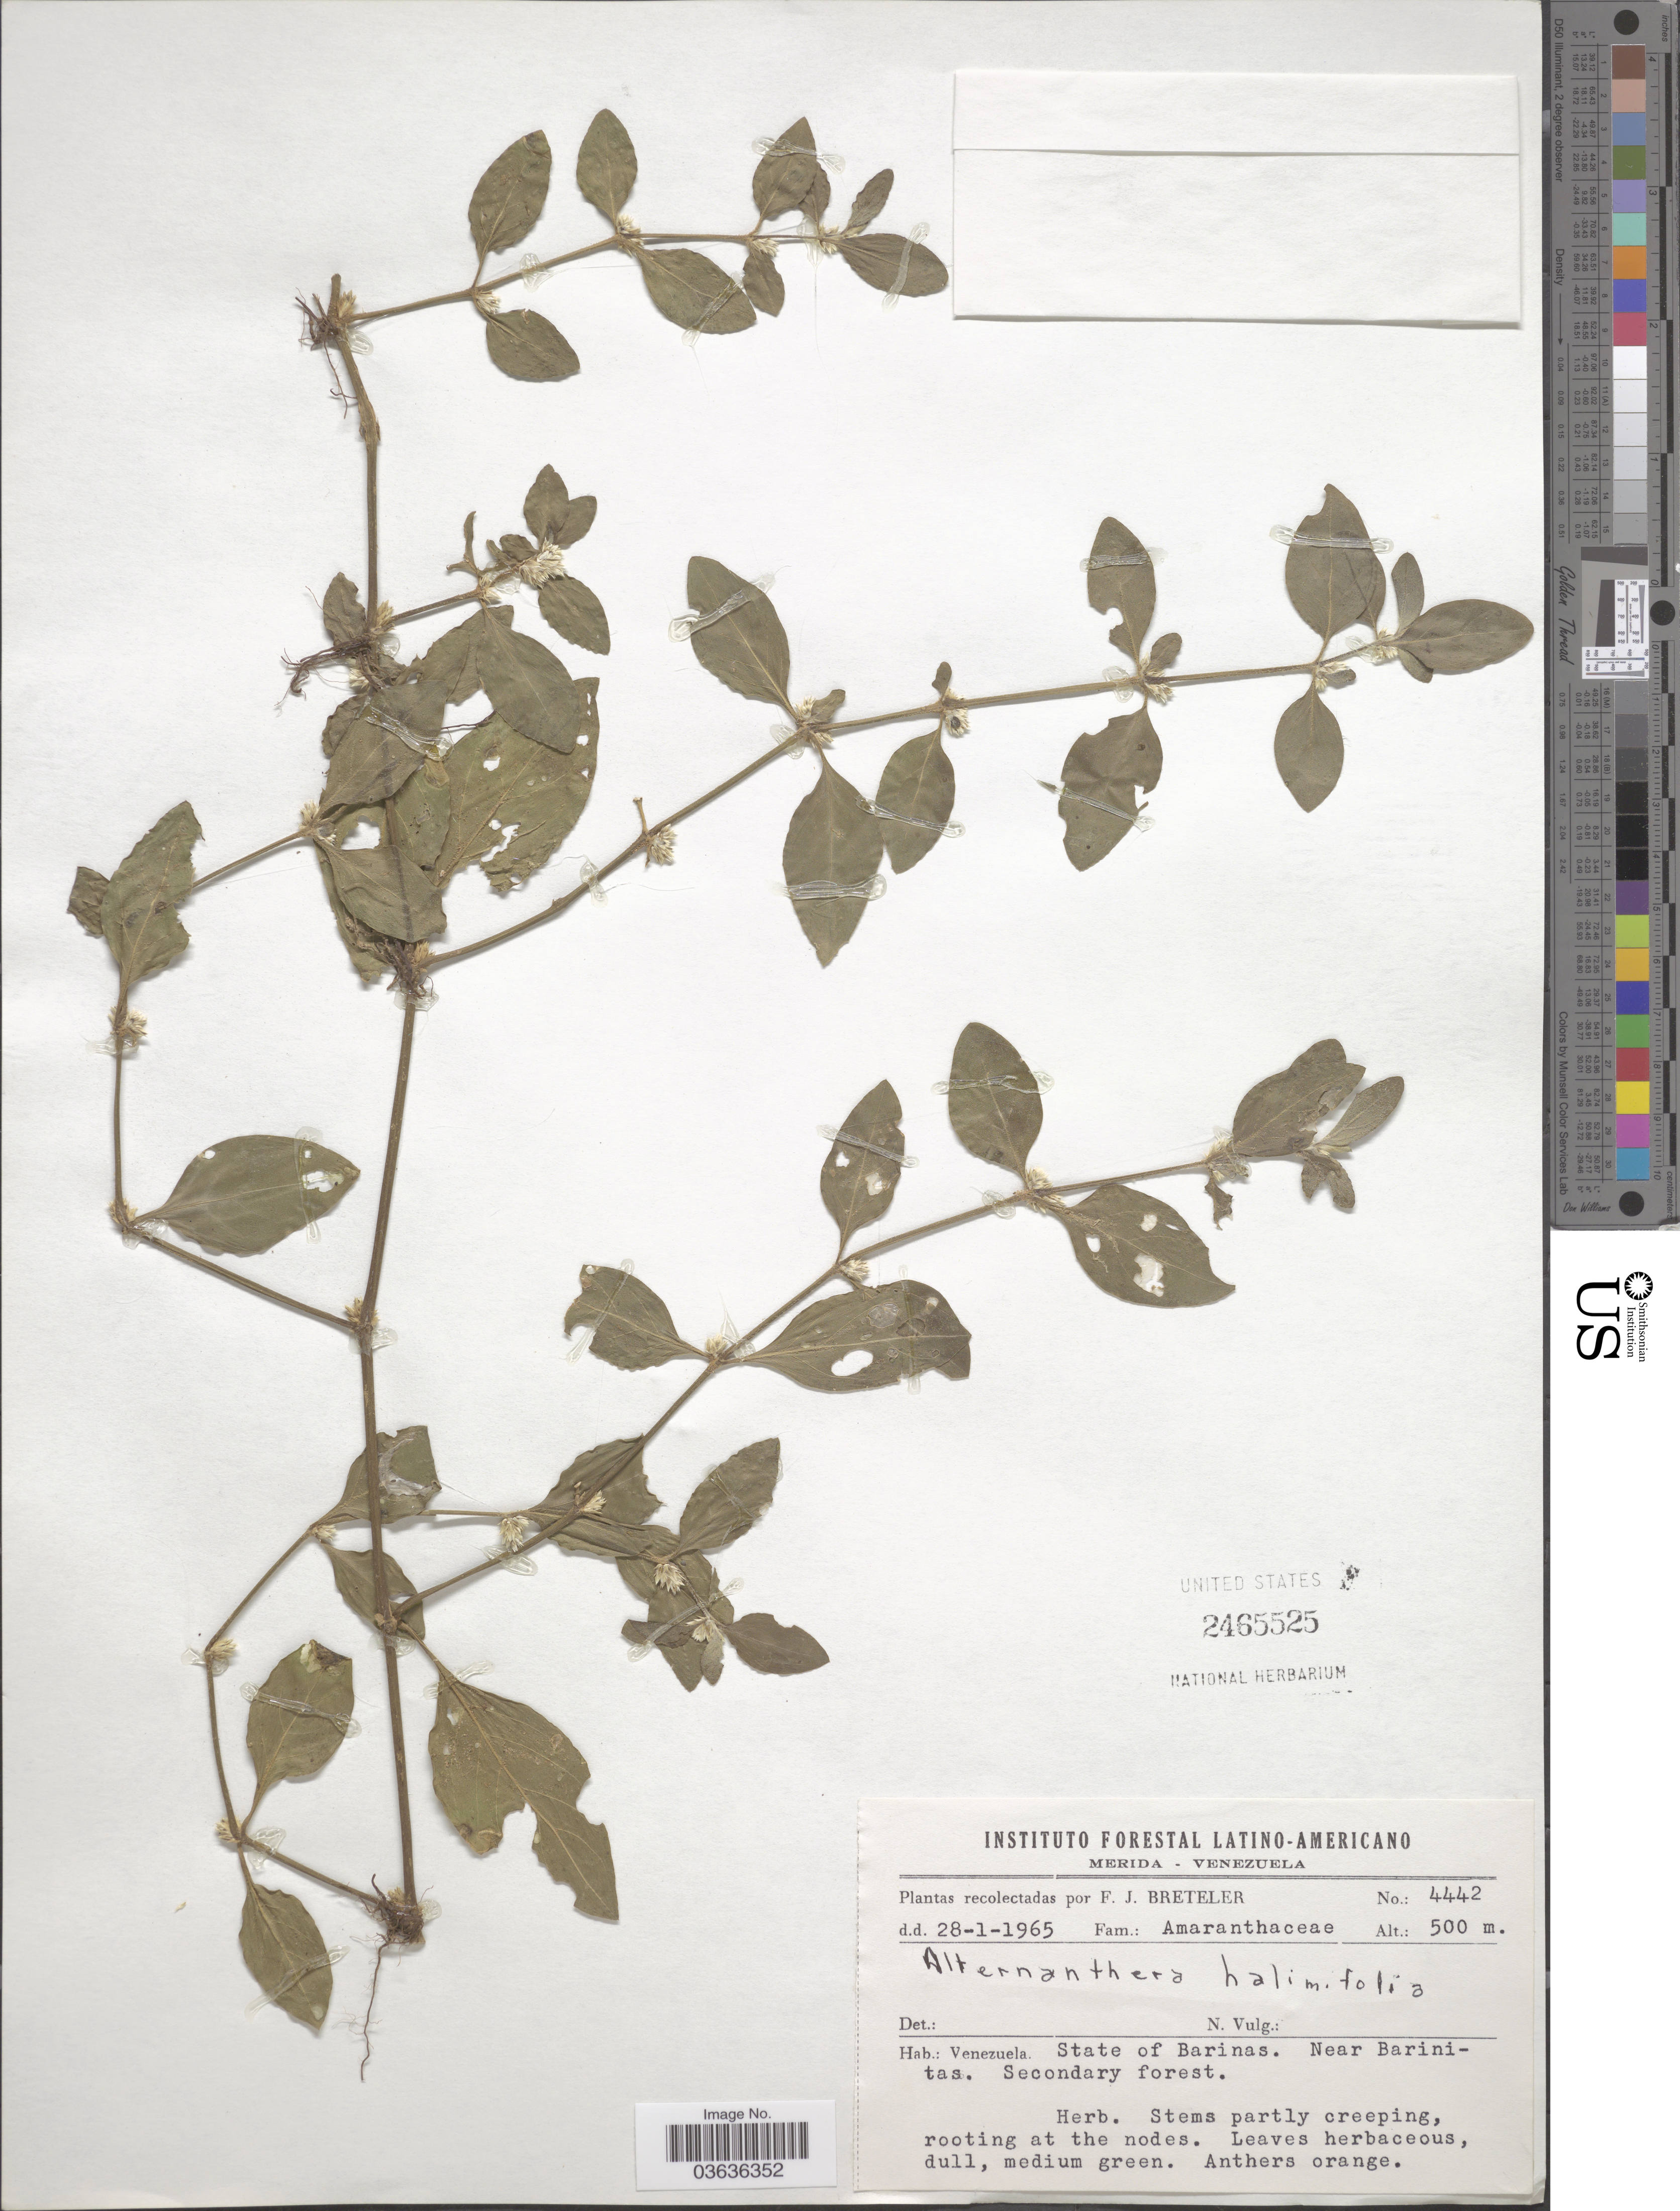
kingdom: Plantae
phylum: Tracheophyta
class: Magnoliopsida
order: Caryophyllales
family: Amaranthaceae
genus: Alternanthera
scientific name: Alternanthera halimifolia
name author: (Lam.) Standl. ex Pittier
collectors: F. J. Breteler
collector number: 4442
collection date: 1965-01-28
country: Venezuela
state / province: Barinas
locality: Near Barinitas.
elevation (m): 500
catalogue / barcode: US 2465525